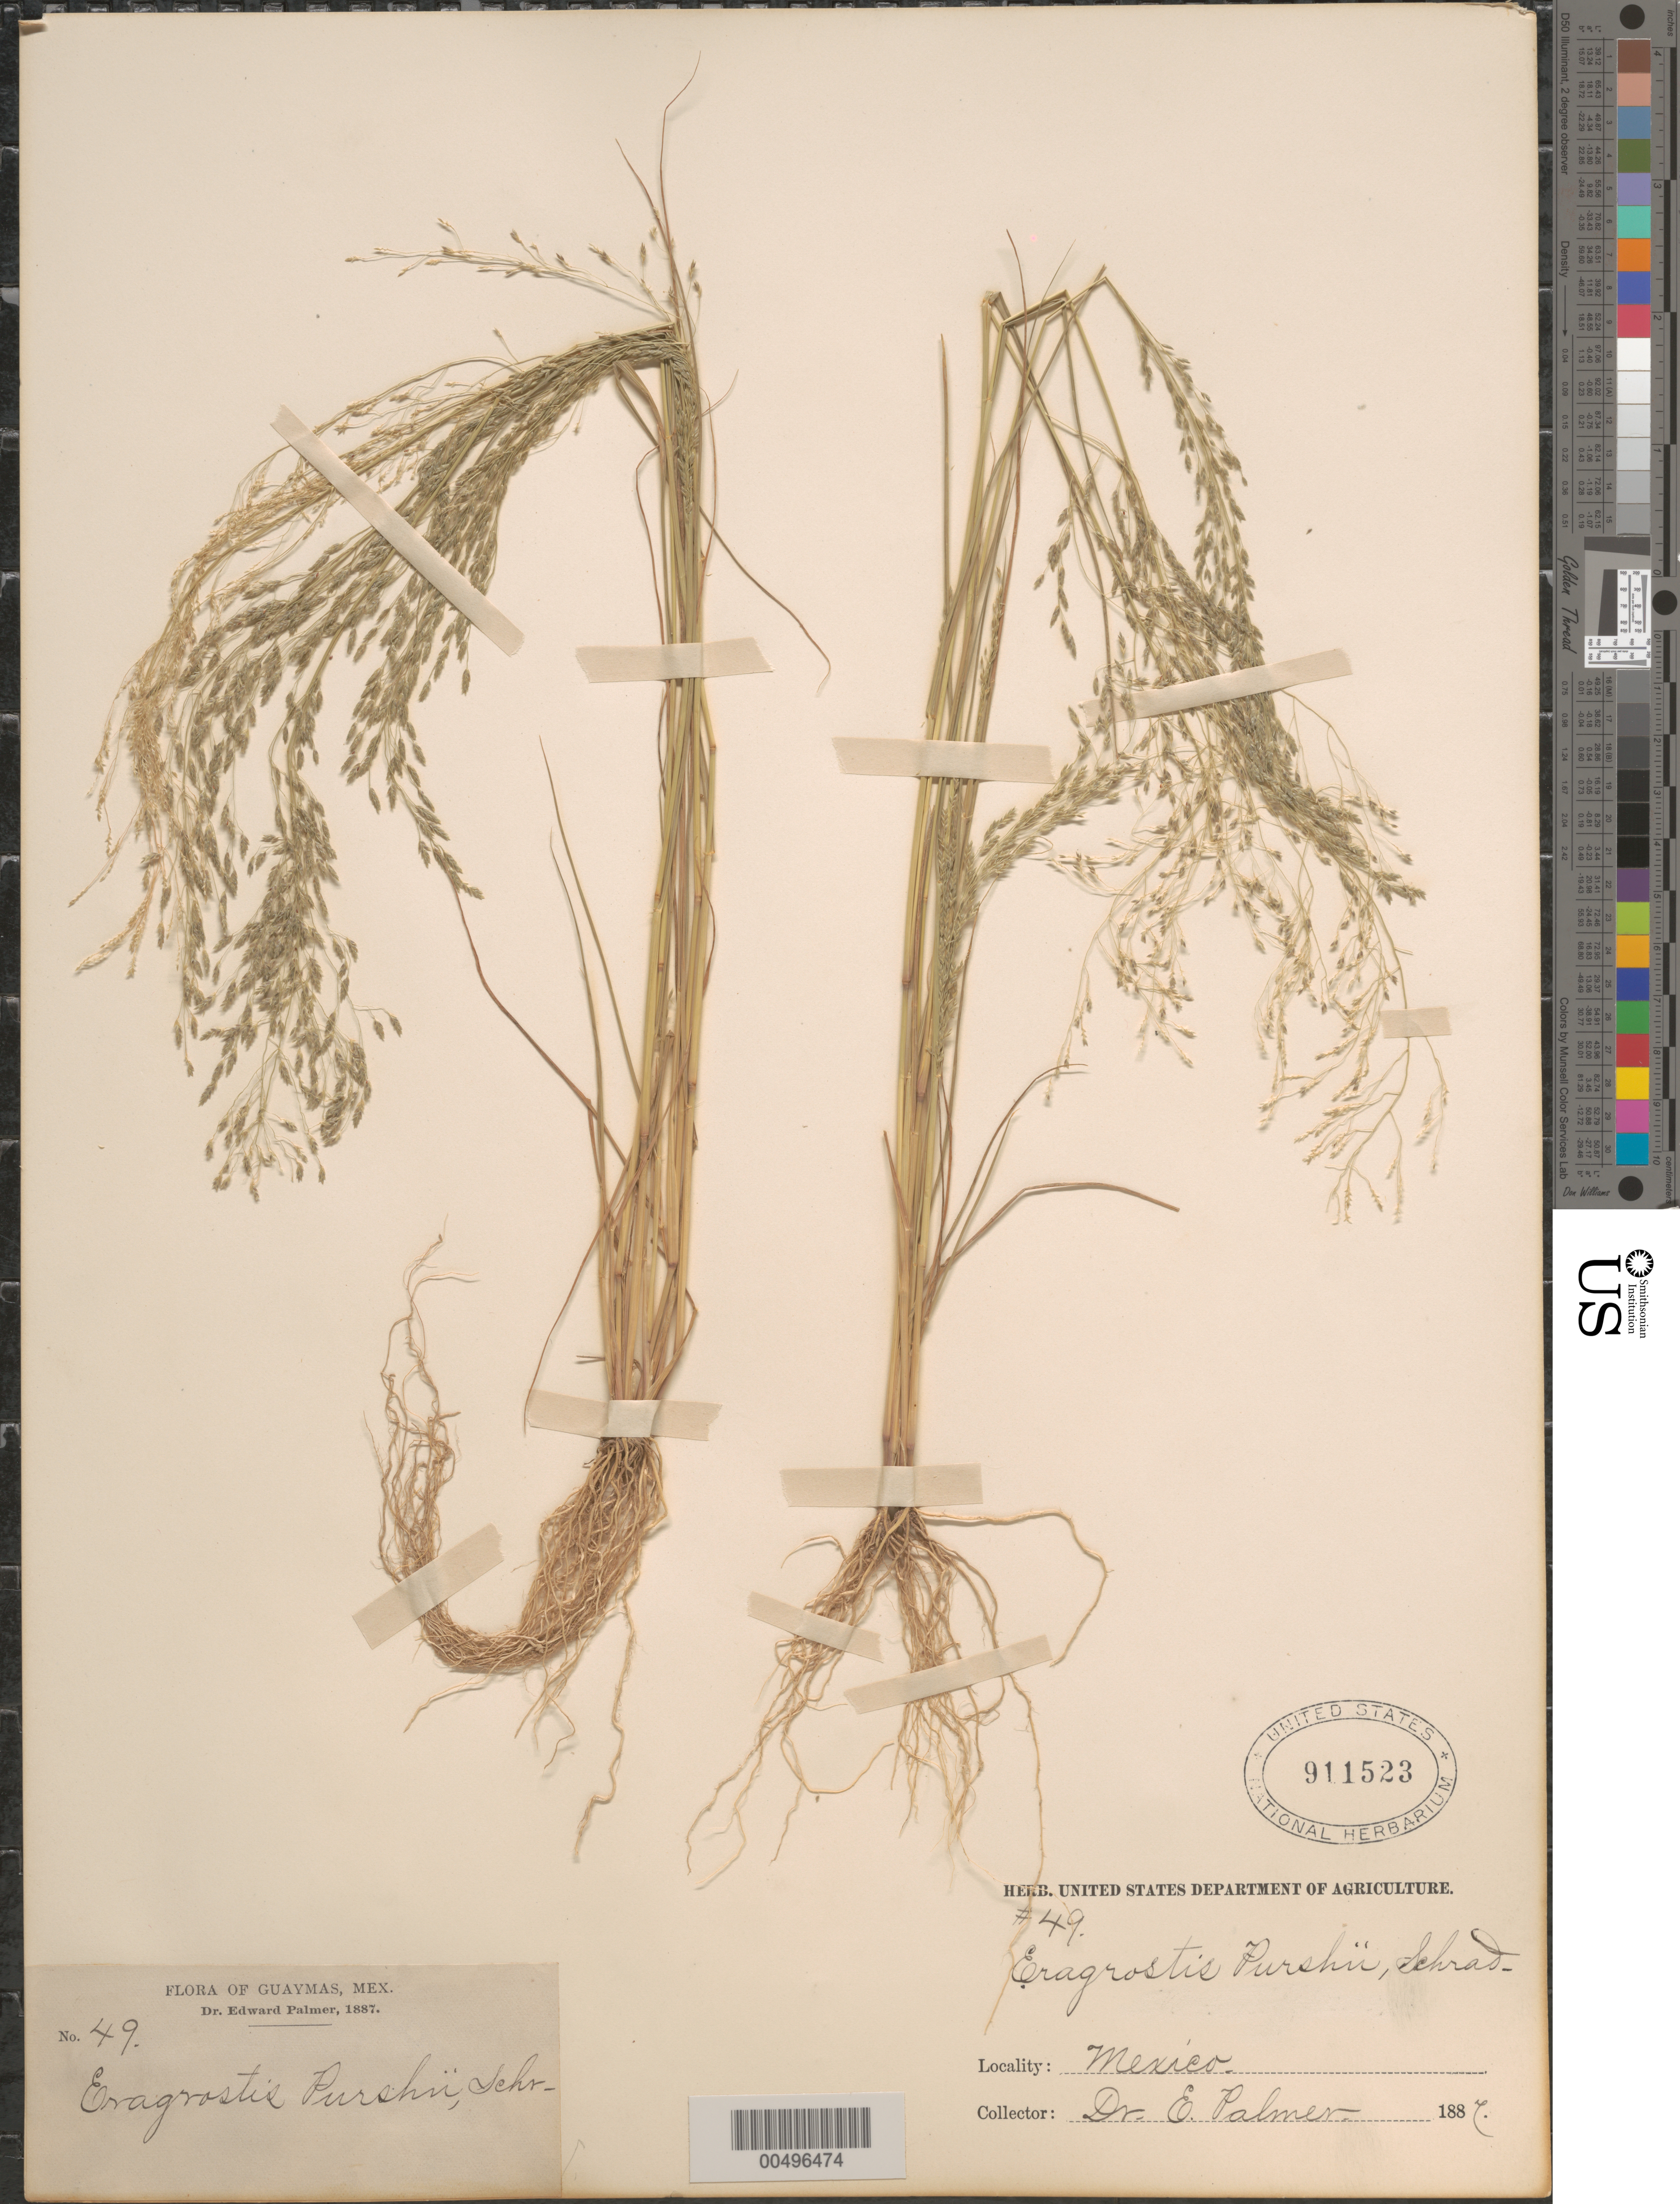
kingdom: Plantae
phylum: Tracheophyta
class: Liliopsida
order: Poales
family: Poaceae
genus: Eragrostis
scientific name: Eragrostis pectinacea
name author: (Michx.) Nees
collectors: E. Palmer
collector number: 49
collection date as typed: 1887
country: Mexico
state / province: Sonora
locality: Guaymas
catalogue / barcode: US 911523